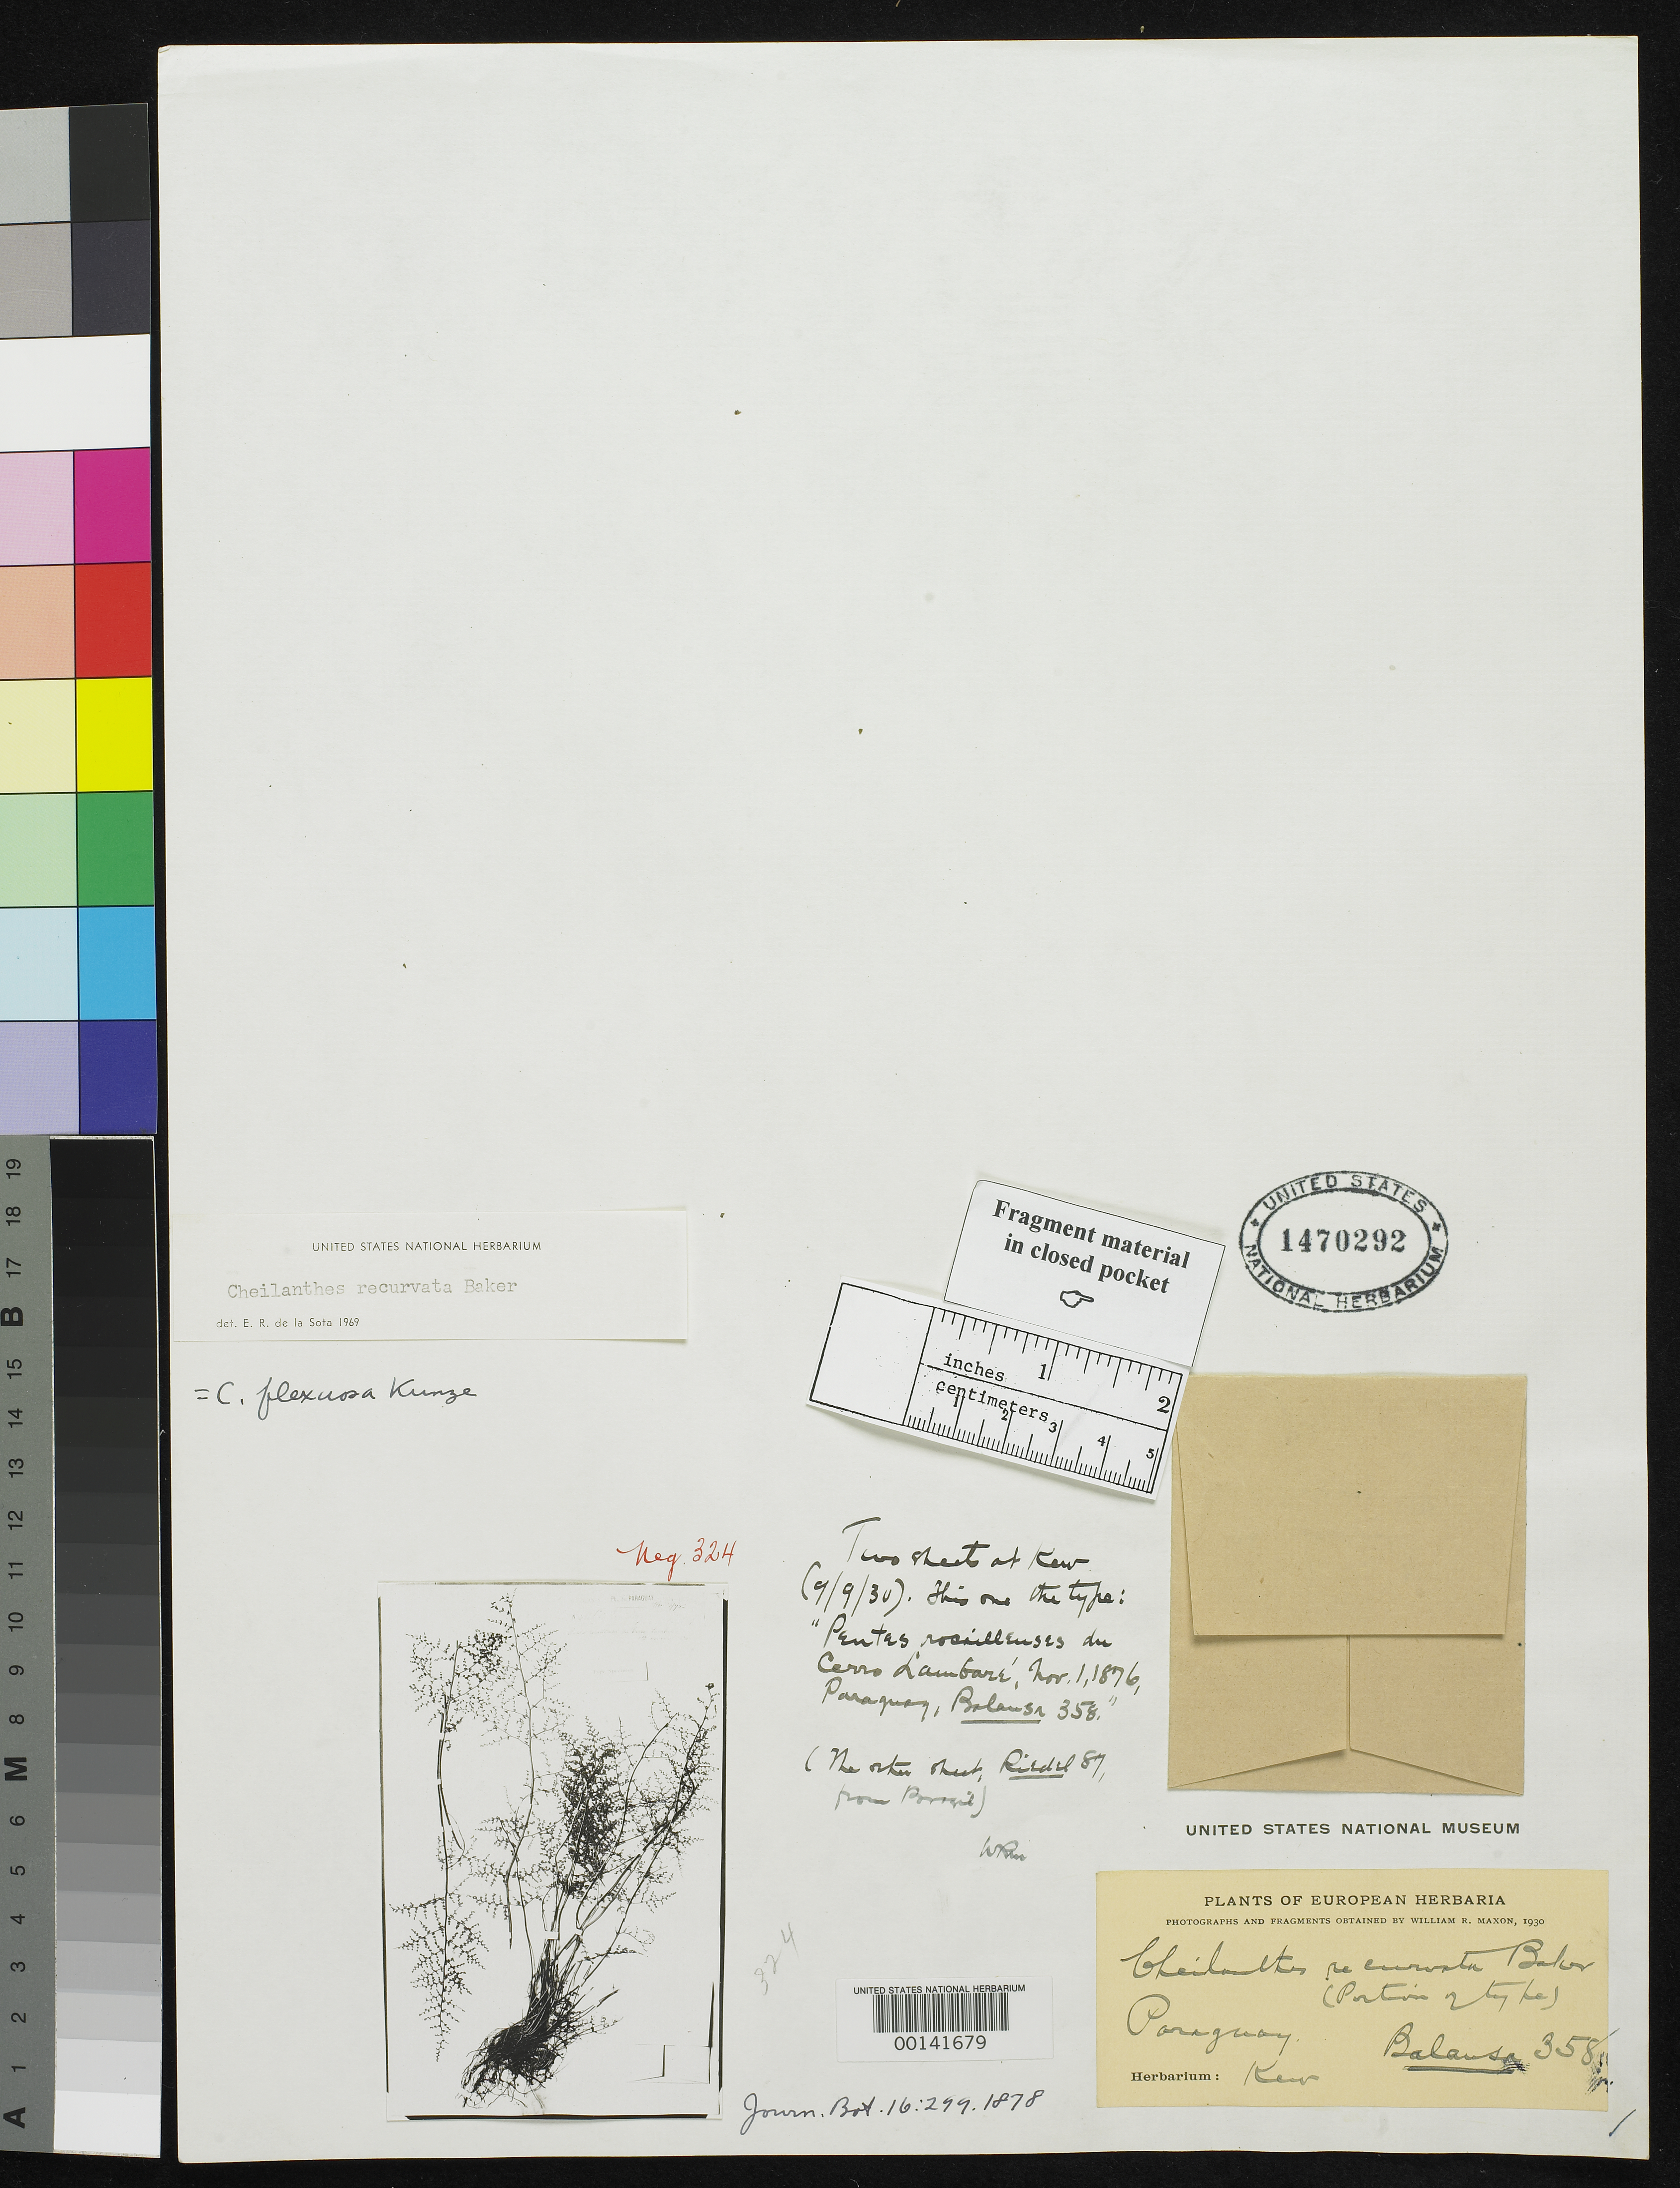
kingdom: Plantae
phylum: Tracheophyta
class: Polypodiopsida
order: Polypodiales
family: Pteridaceae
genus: Cheilanthes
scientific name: Cheilanthes recurvata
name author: Baker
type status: Type Fragment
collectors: B. Balansa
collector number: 358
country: Paraguay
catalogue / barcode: US 1470292